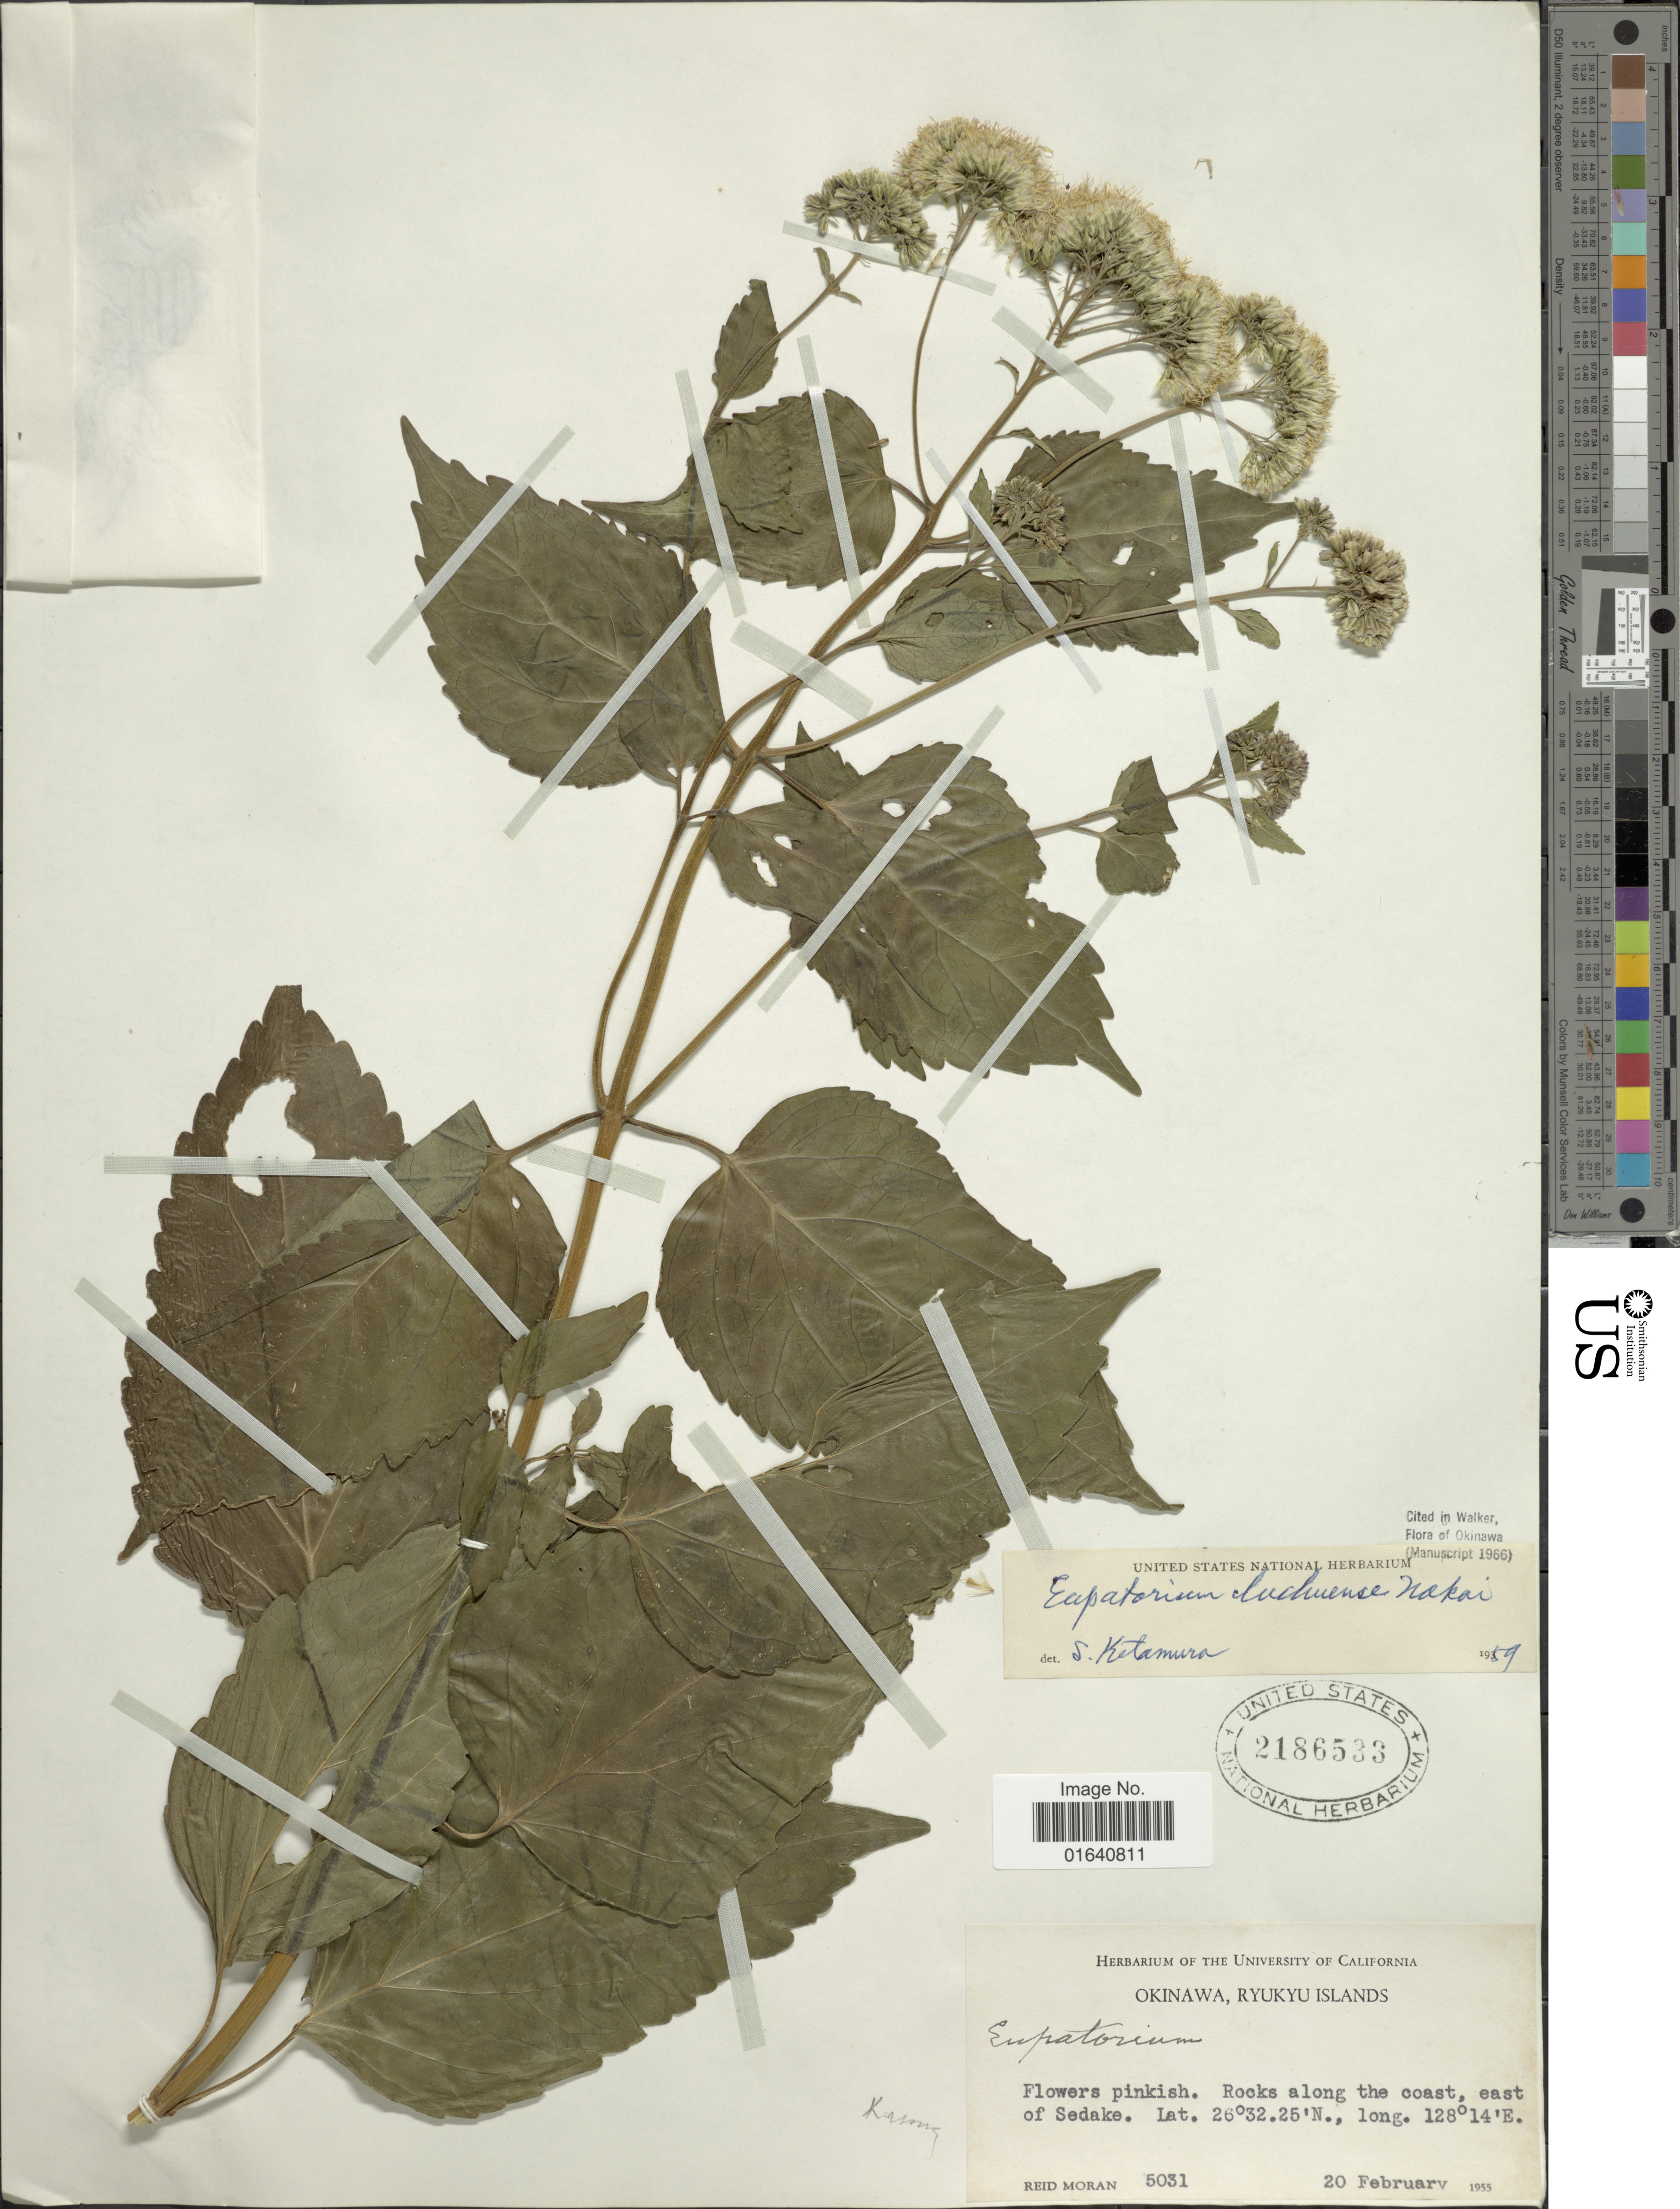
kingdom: Plantae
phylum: Tracheophyta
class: Magnoliopsida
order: Asterales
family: Asteraceae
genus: Eupatorium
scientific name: Eupatorium luchuense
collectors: R. V. Moran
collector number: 5031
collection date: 1955-02-20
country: Japan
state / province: Okinawa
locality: Ryukyu Islands. Rocks along the coast, east of Sedake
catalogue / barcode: US 2186533